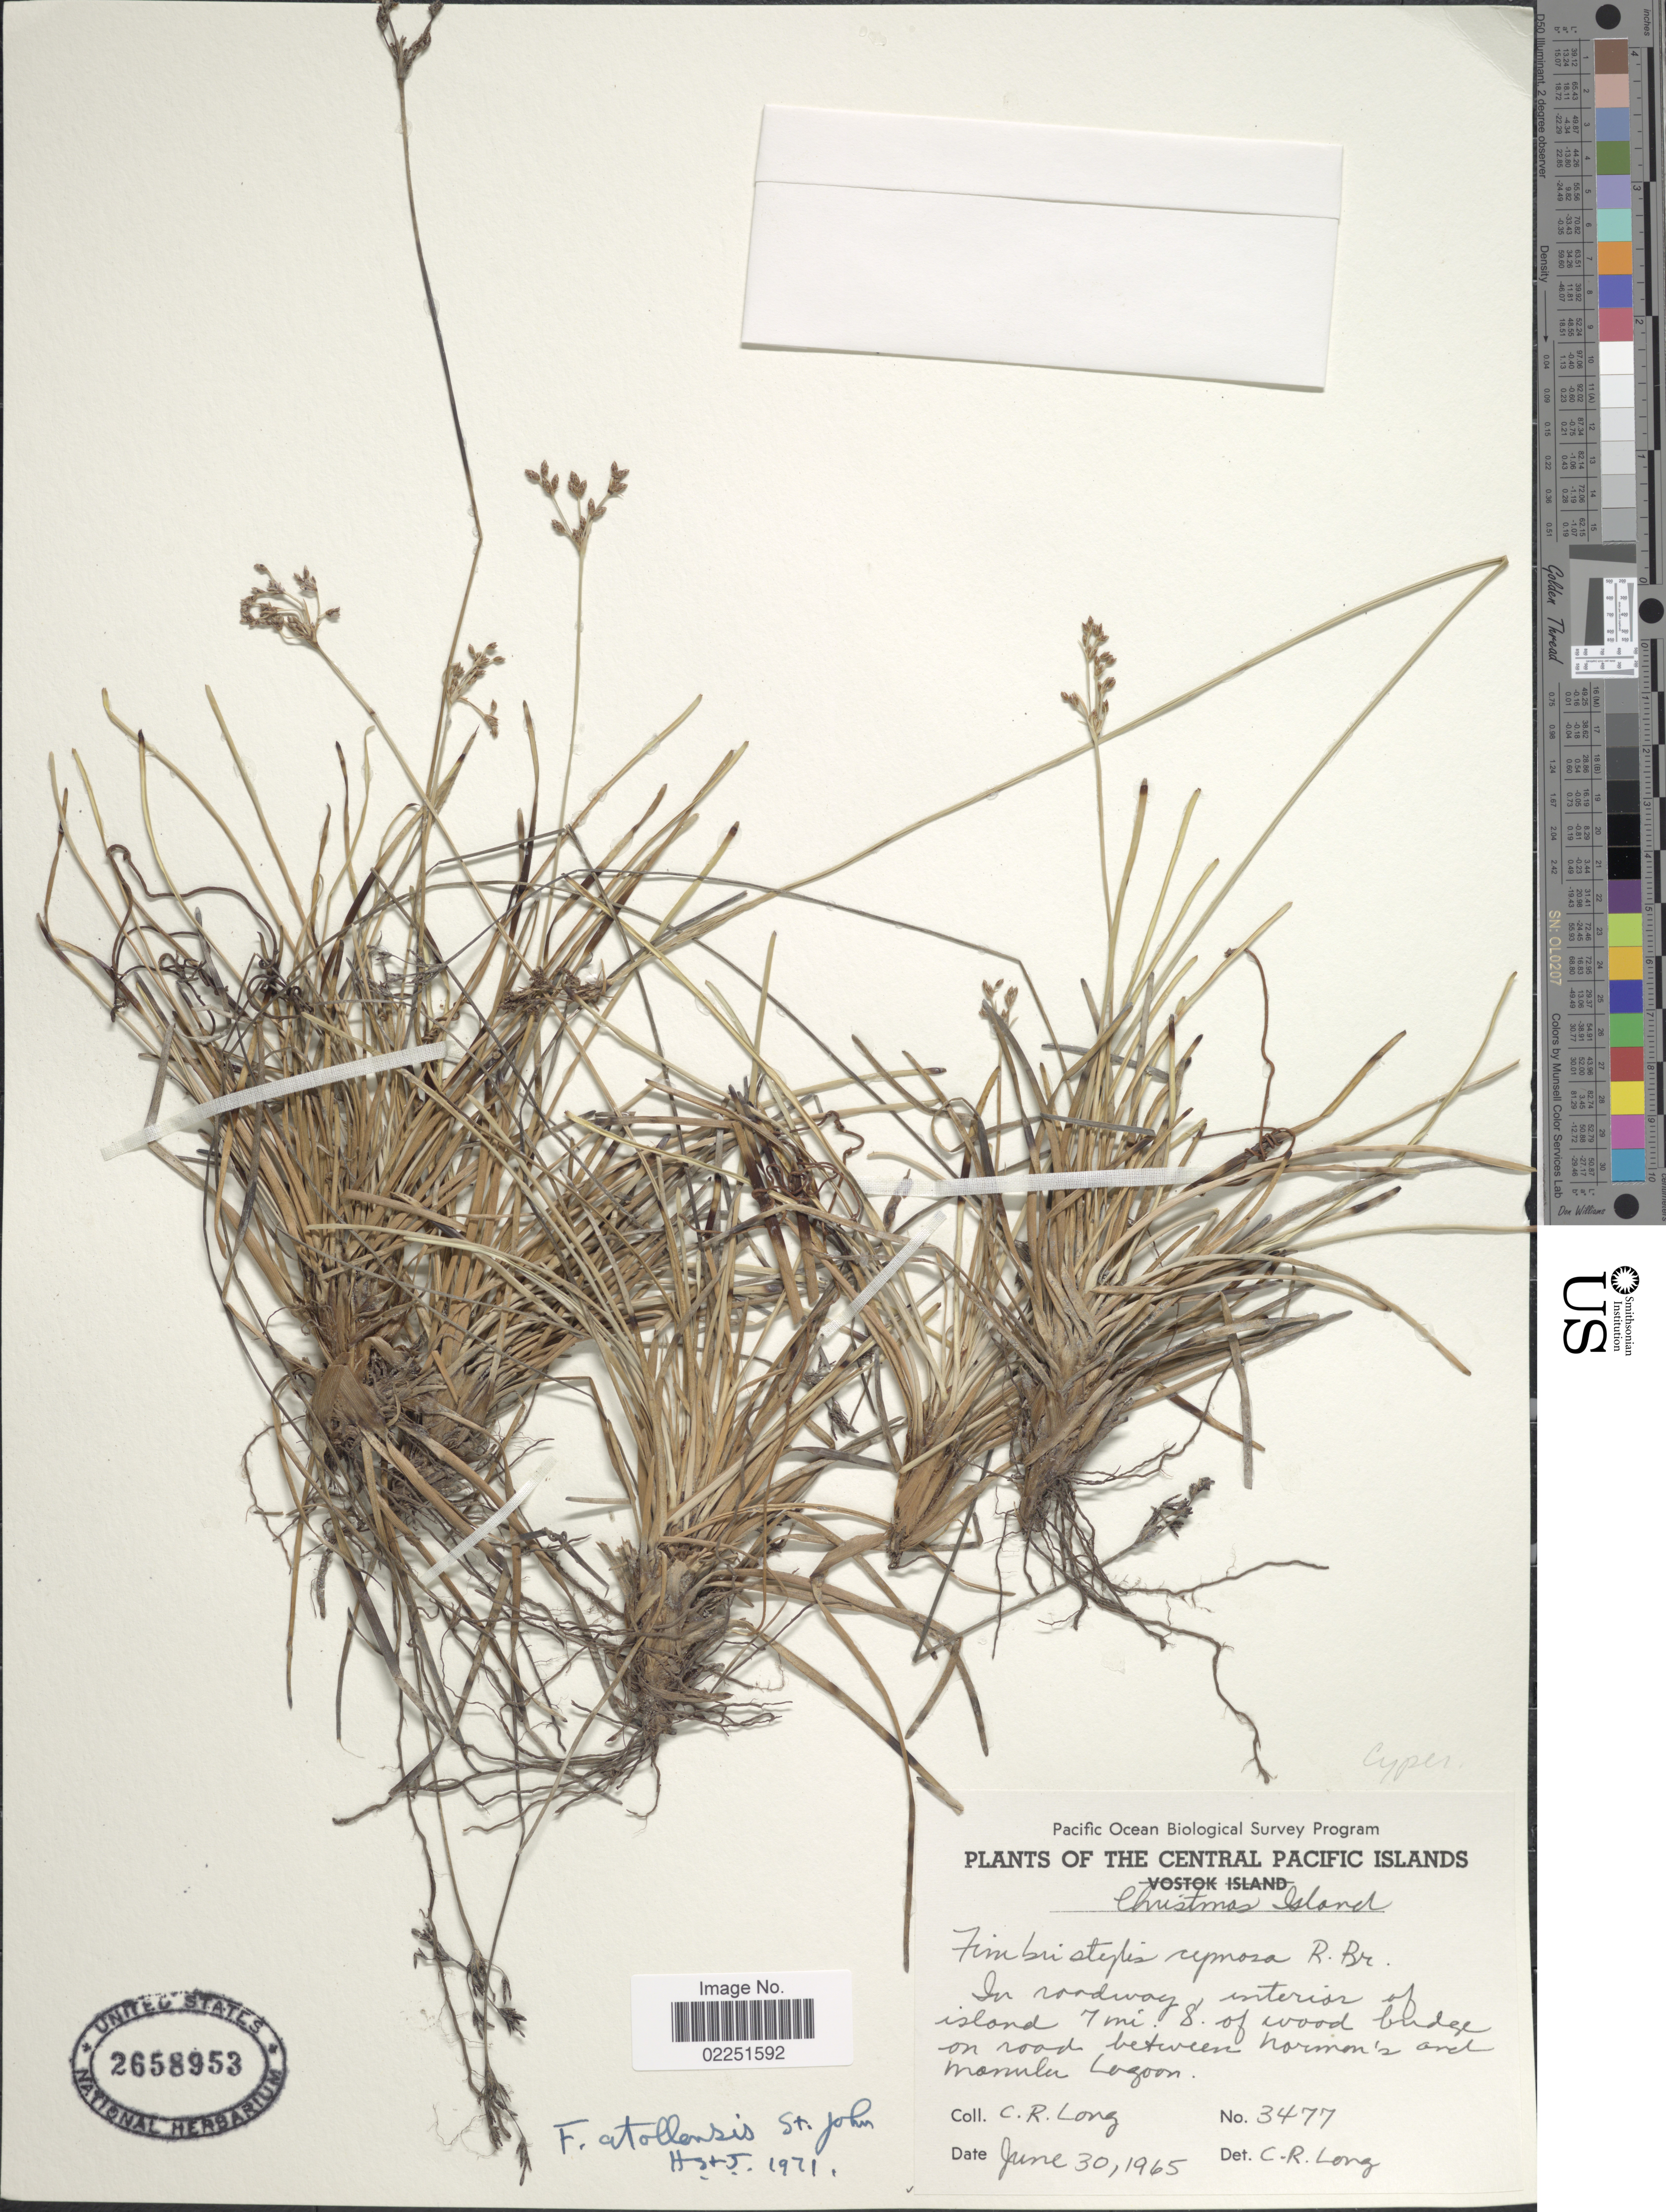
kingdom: Plantae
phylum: Tracheophyta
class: Liliopsida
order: Poales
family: Cyperaceae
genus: Fimbristylis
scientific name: Fimbristylis cymosa subsp. spathacea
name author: (Roth) T. Koyama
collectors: C. R. Long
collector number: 3477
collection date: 1965-06-30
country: Kiribati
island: Kiritimati [Christmas] Atoll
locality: Central Pacific Islands, Christmas Island. In roadway interior of island 7 mi. S of wood budge on road between Norman's and Monula Lagoon [interpreted]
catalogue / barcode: US 2658953